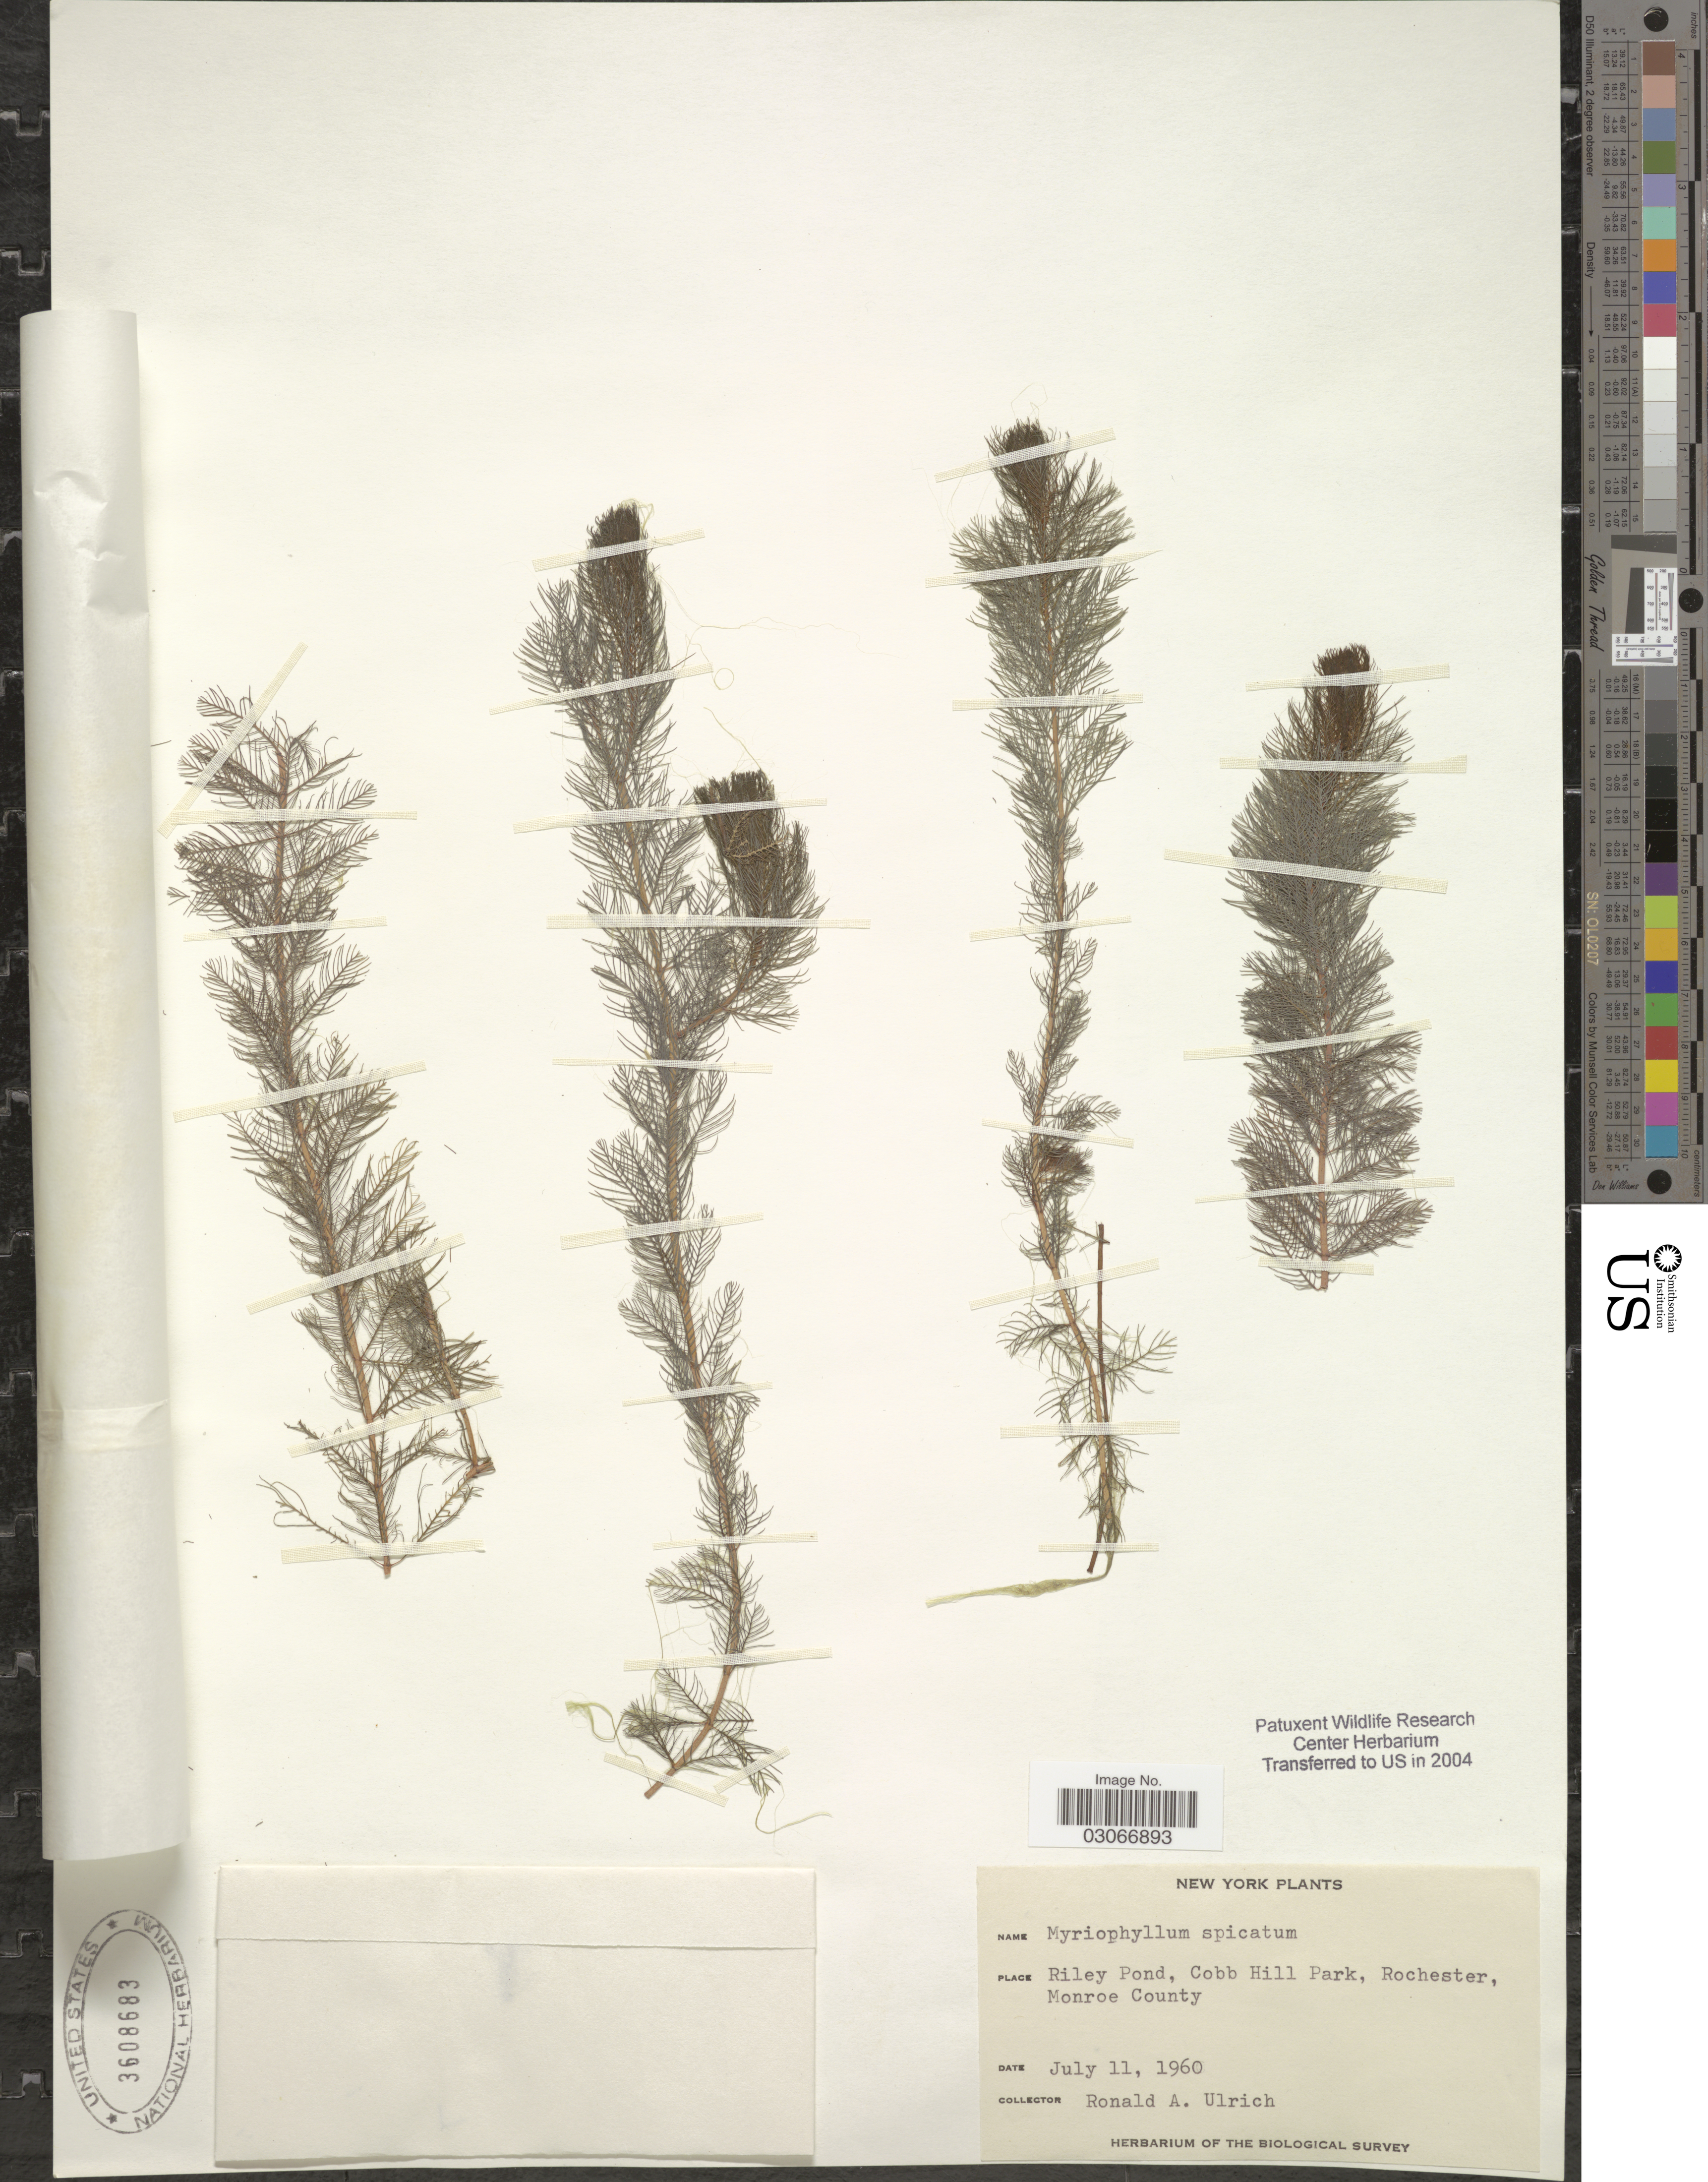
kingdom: Plantae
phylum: Tracheophyta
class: Magnoliopsida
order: Saxifragales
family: Haloragaceae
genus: Myriophyllum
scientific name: Myriophyllum exalbescens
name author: Fernald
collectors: R. Ulrich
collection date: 1960-07-11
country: United States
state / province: New York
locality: Riley Pond, Cobb Hill Park, Rochester, Monroe County.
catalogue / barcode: US 3608683